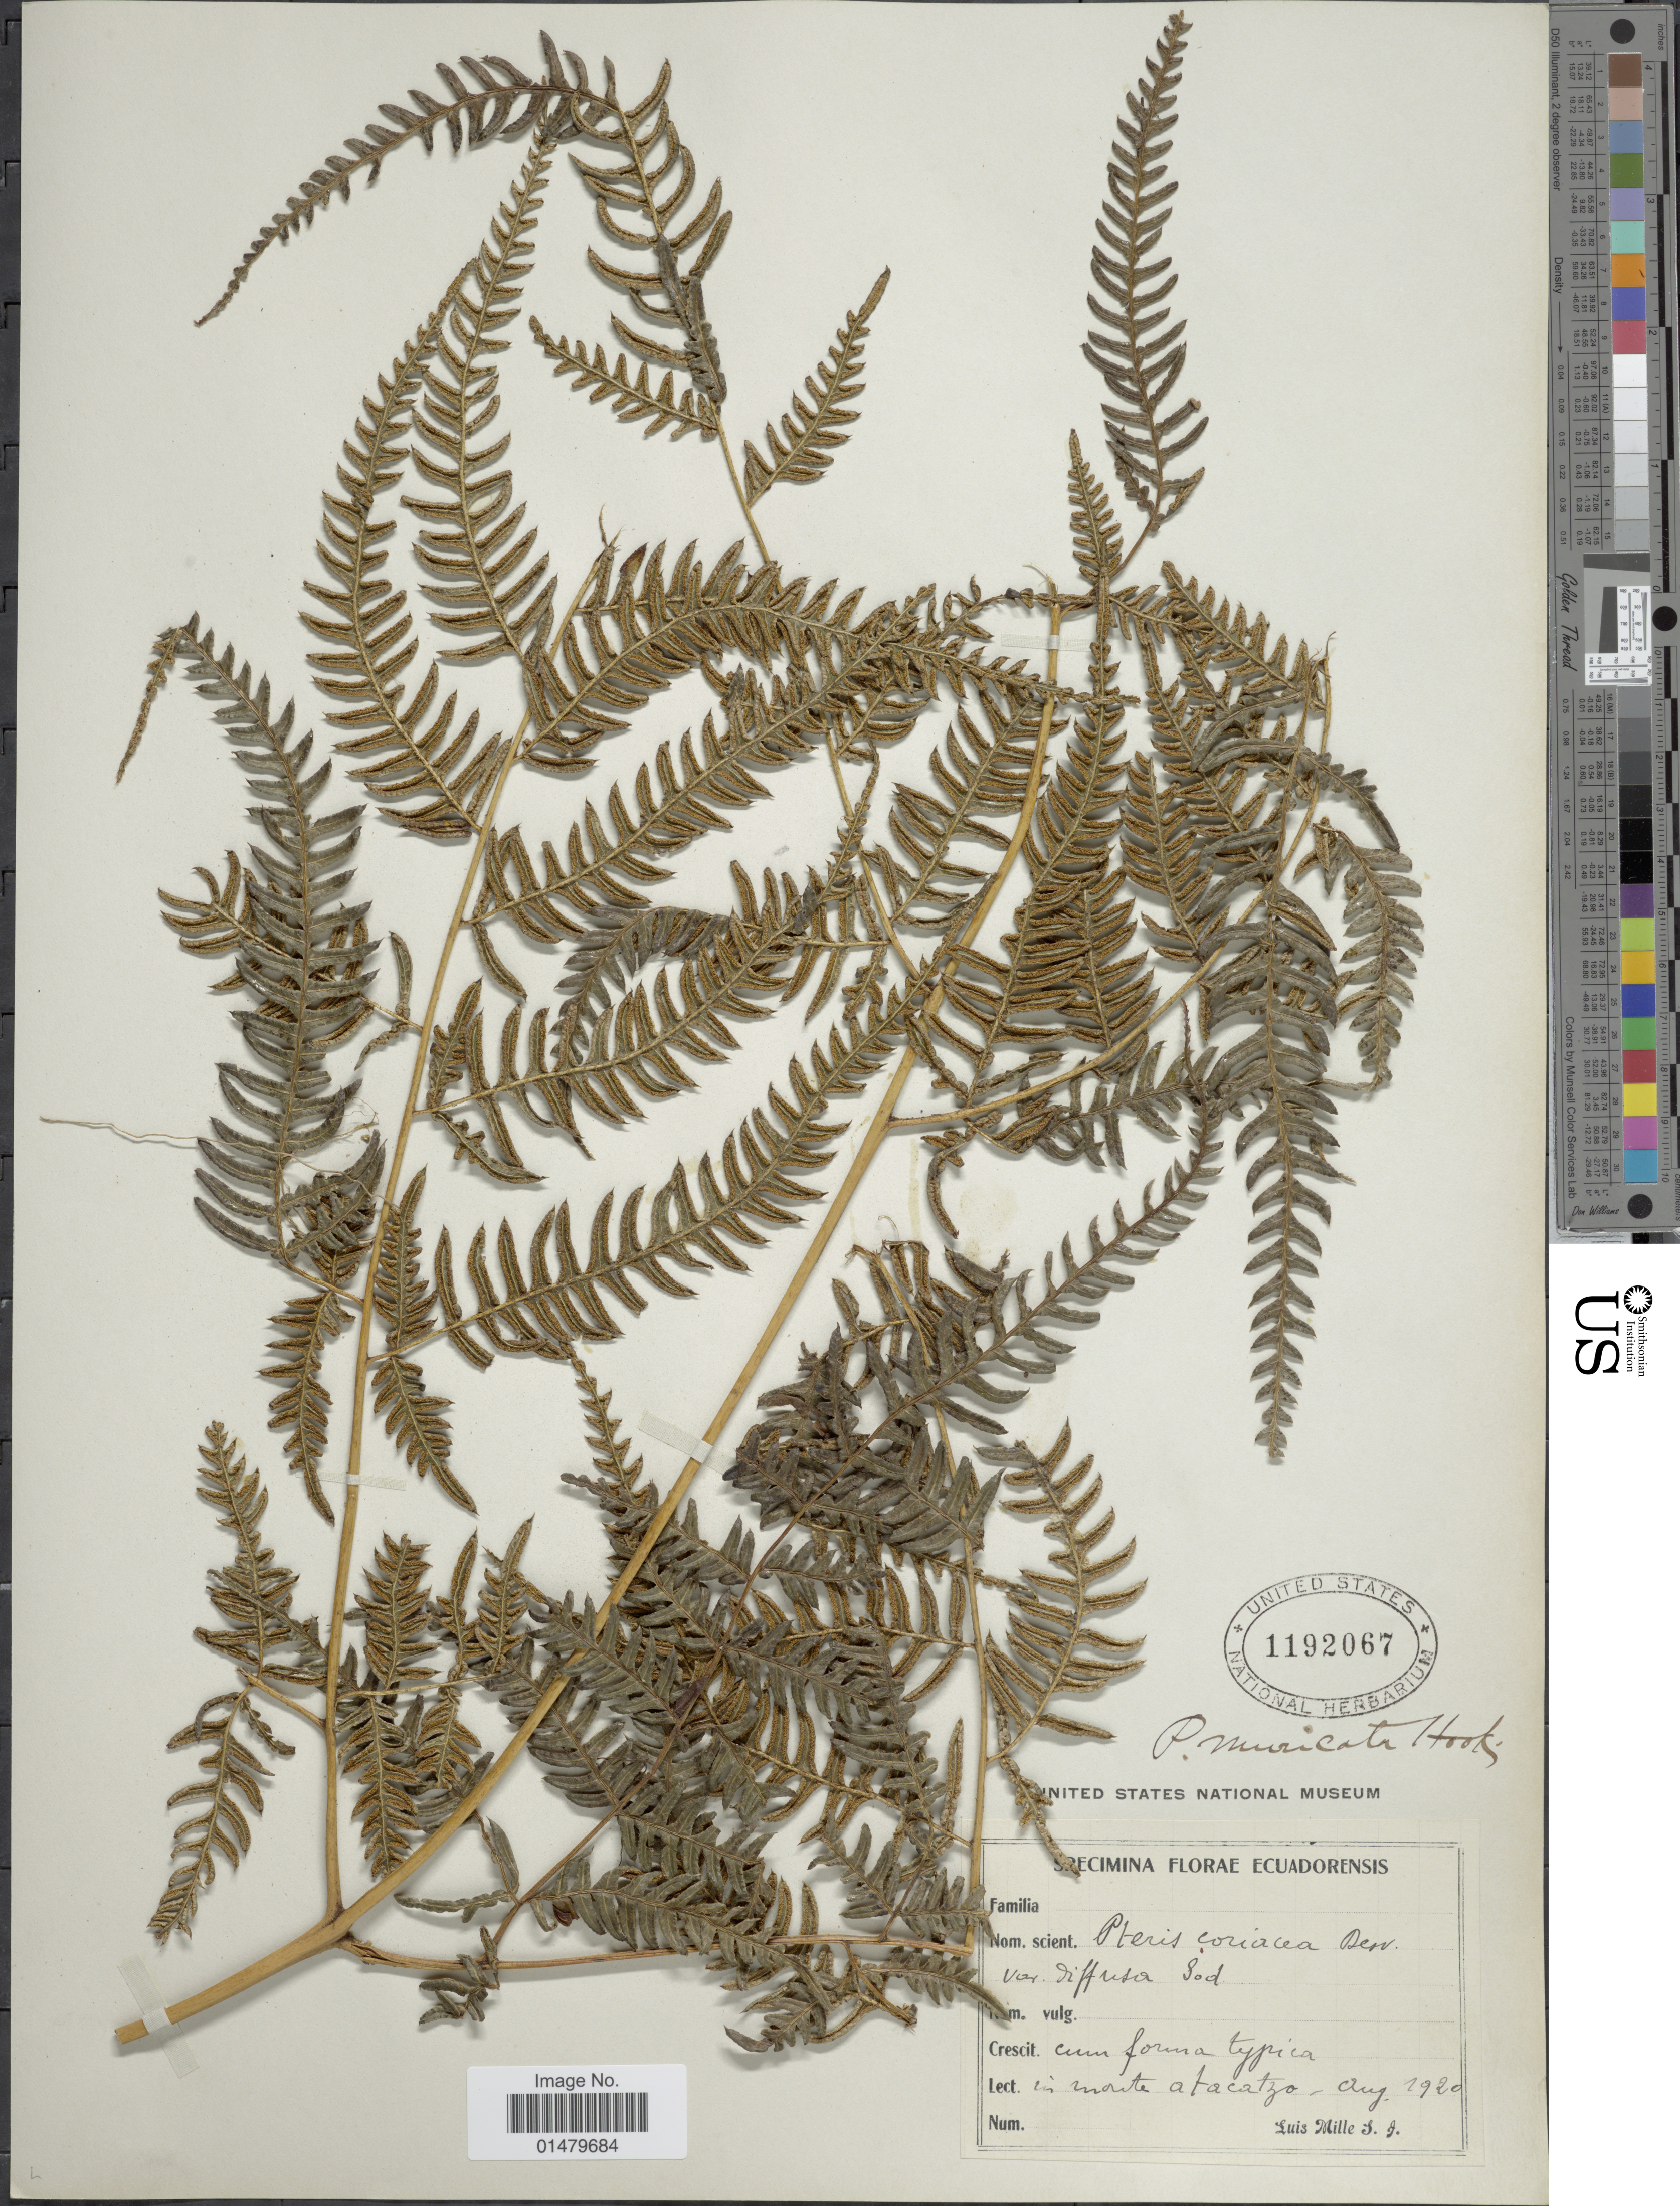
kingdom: Plantae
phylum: Tracheophyta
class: Polypodiopsida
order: Polypodiales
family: Pteridaceae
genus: Pteris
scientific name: Pteris muricata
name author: Rosenst.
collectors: L. Mille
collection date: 1920-08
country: Ecuador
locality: Florae Ecuadorensis. In monte atacatzo.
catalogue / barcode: US 1192067